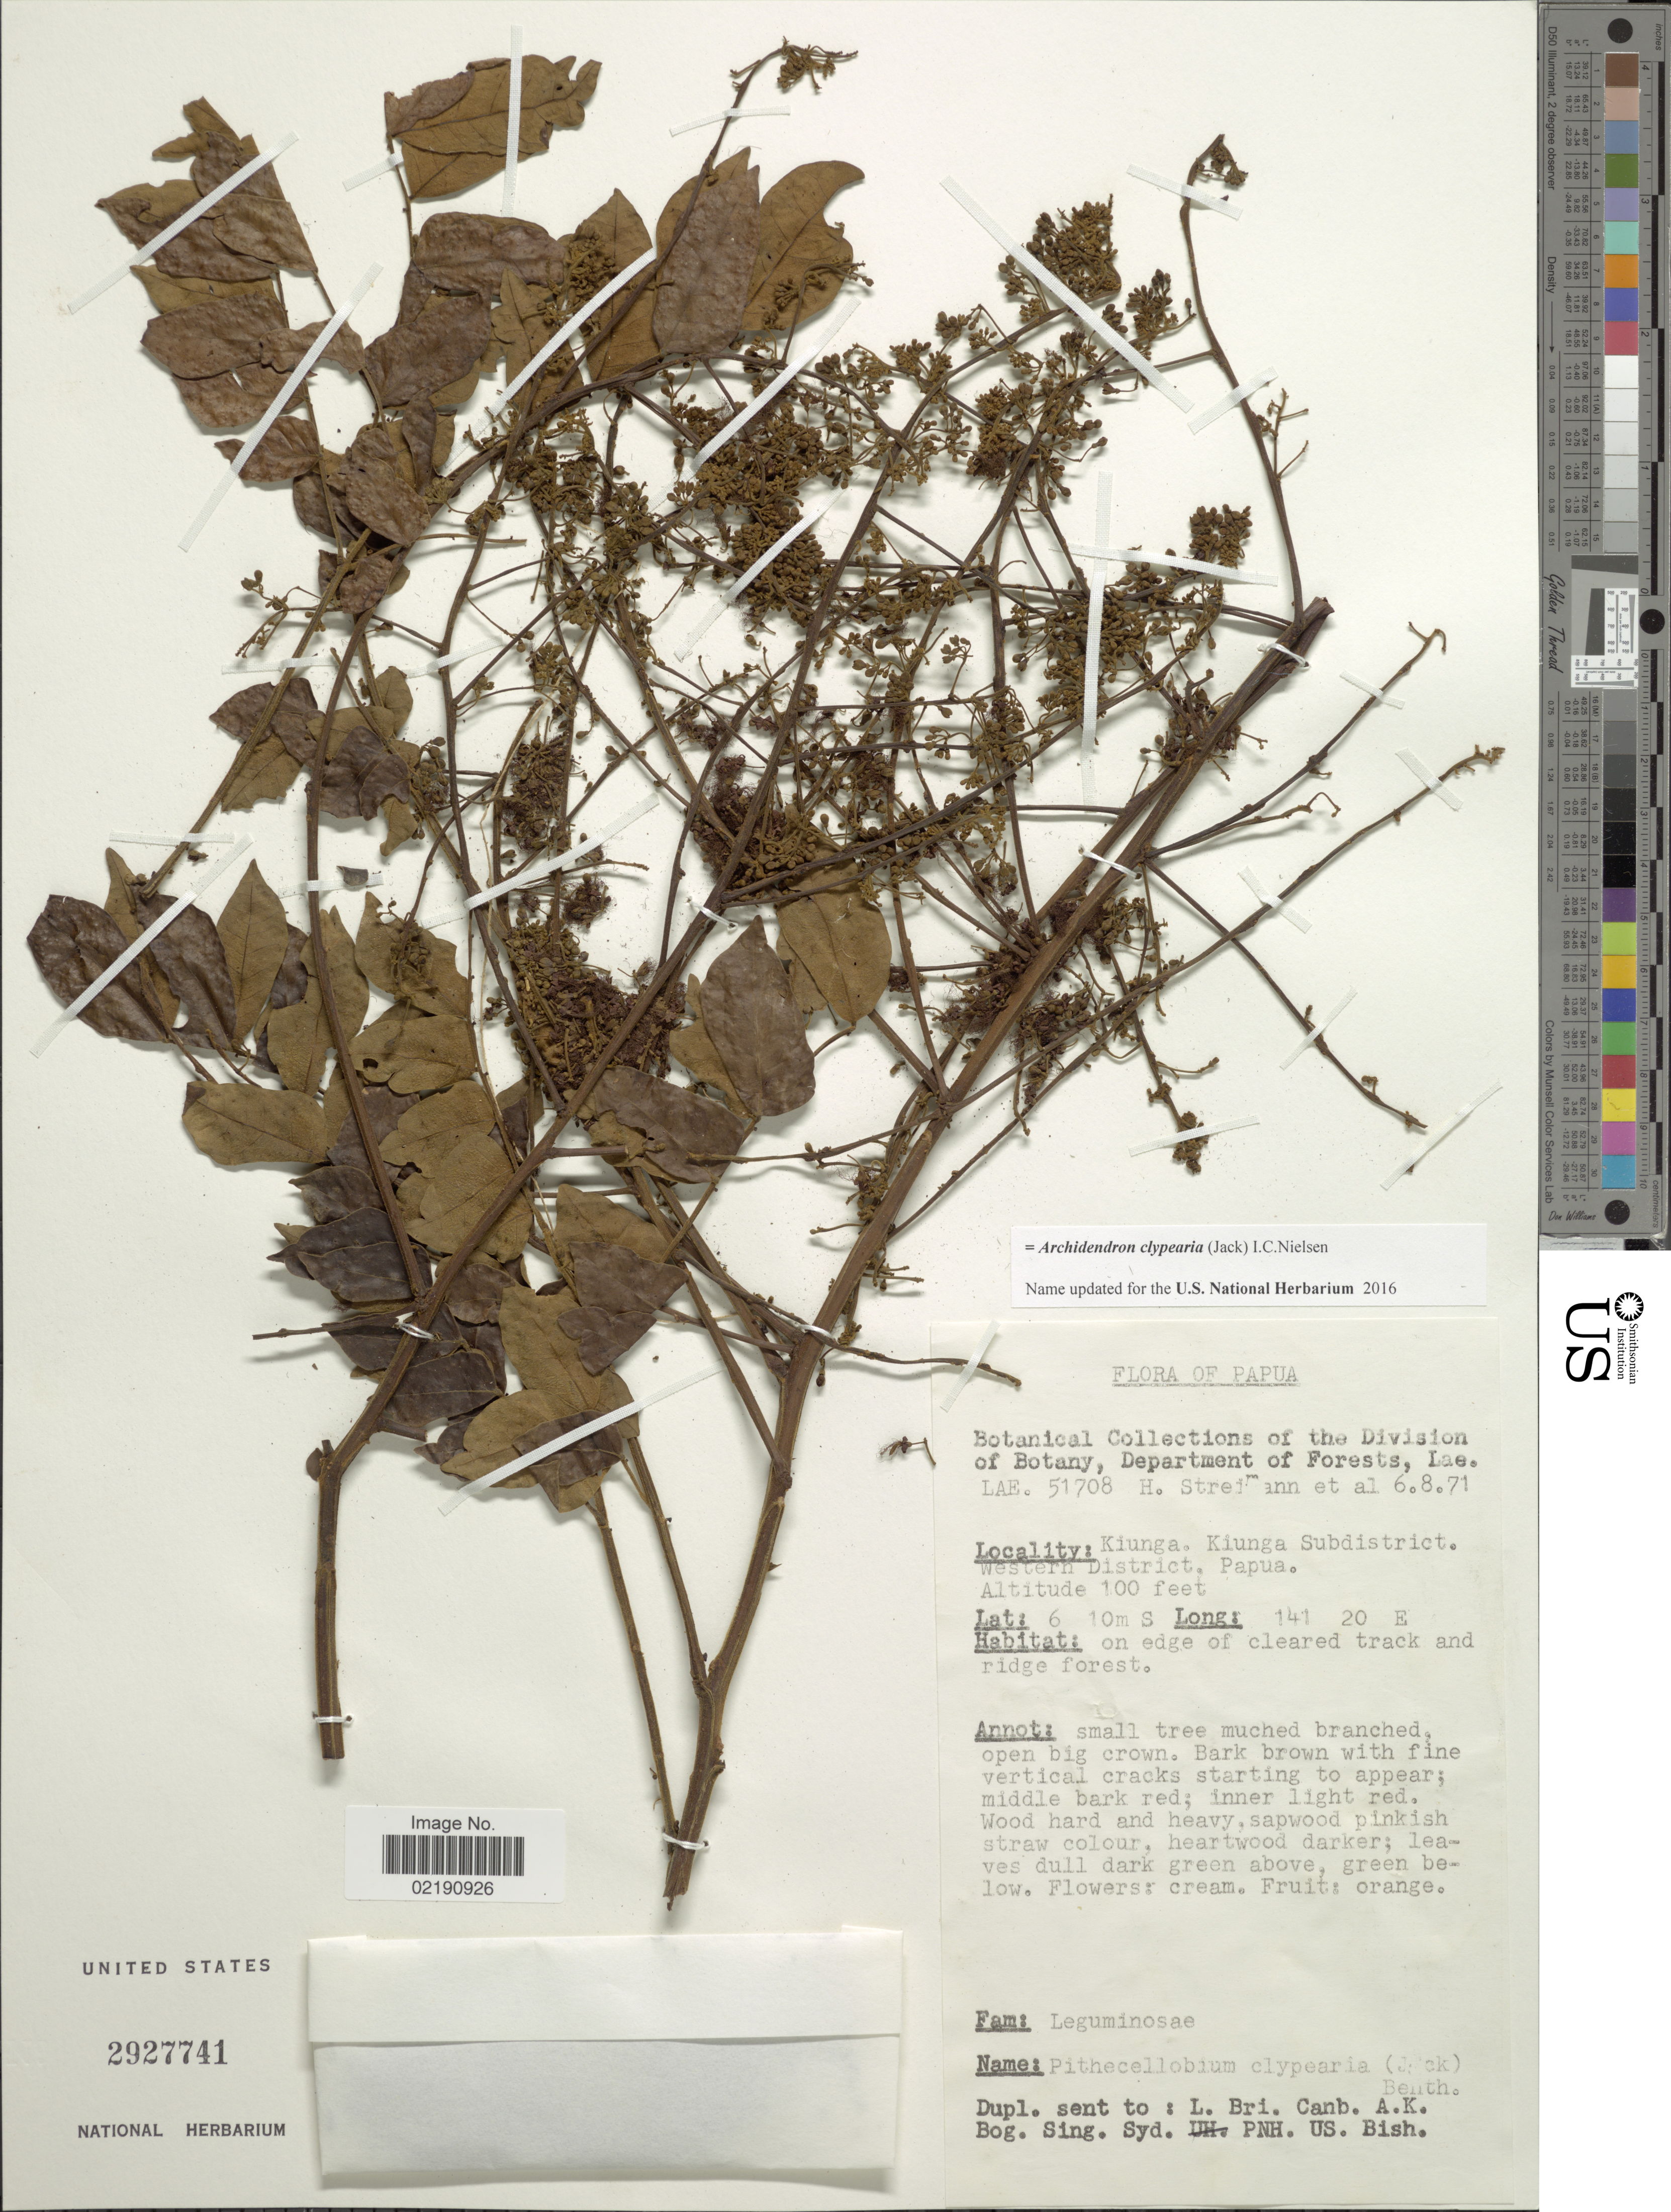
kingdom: Plantae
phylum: Tracheophyta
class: Magnoliopsida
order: Fabales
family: Fabaceae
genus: Archidendron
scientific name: Archidendron clypearia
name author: (Jack) I.C. Nielsen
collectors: H. Streimann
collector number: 51708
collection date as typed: Transcribed d/m/y: 6/8/71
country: Indonesia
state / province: Papua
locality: Kiunga, Kiunga Subdistrict, western District, papua, on edge of cleared track and ridge forest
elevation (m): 30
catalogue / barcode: US 2927741